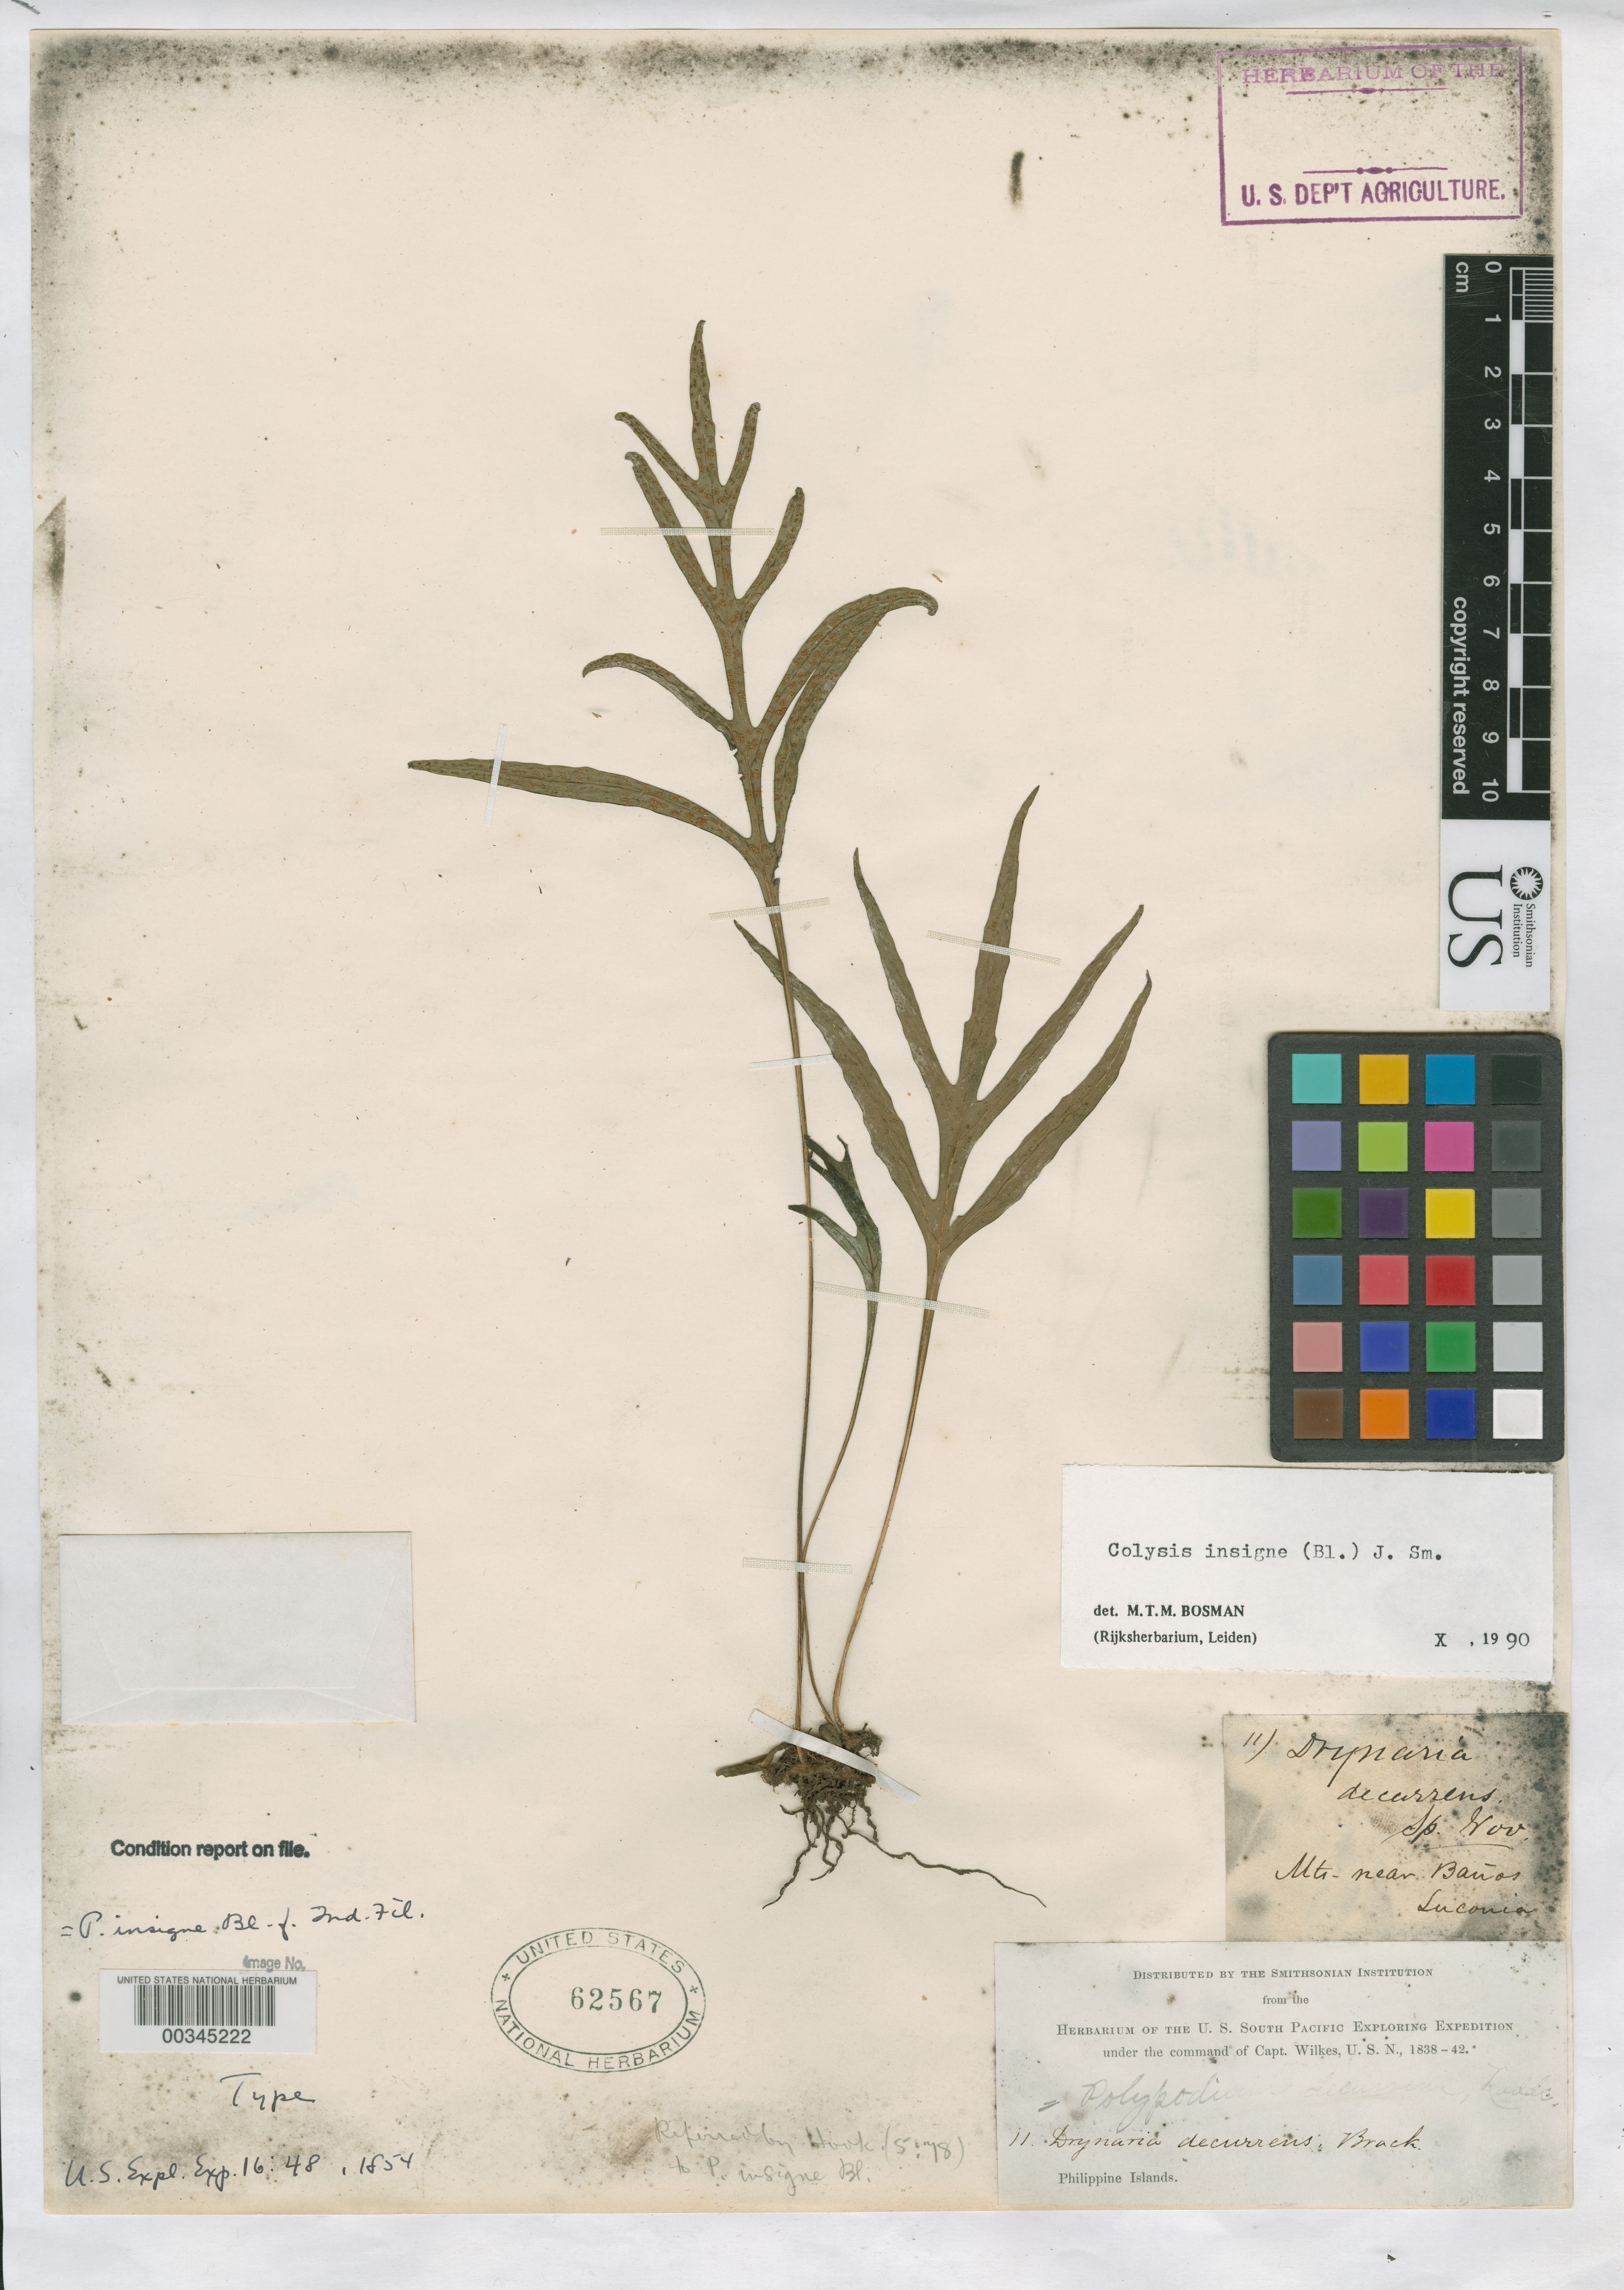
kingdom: Plantae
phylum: Tracheophyta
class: Polypodiopsida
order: Polypodiales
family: Polypodiaceae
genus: Drynaria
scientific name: Drynaria decurrens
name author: Brack. in Wilkes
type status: Holotype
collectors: Wilkes Explor. Exped.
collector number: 11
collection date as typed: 1838 to -- --- 1842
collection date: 1838/1842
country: Philippines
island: Luzon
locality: Mts. near Banos, Luconia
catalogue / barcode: US 62567